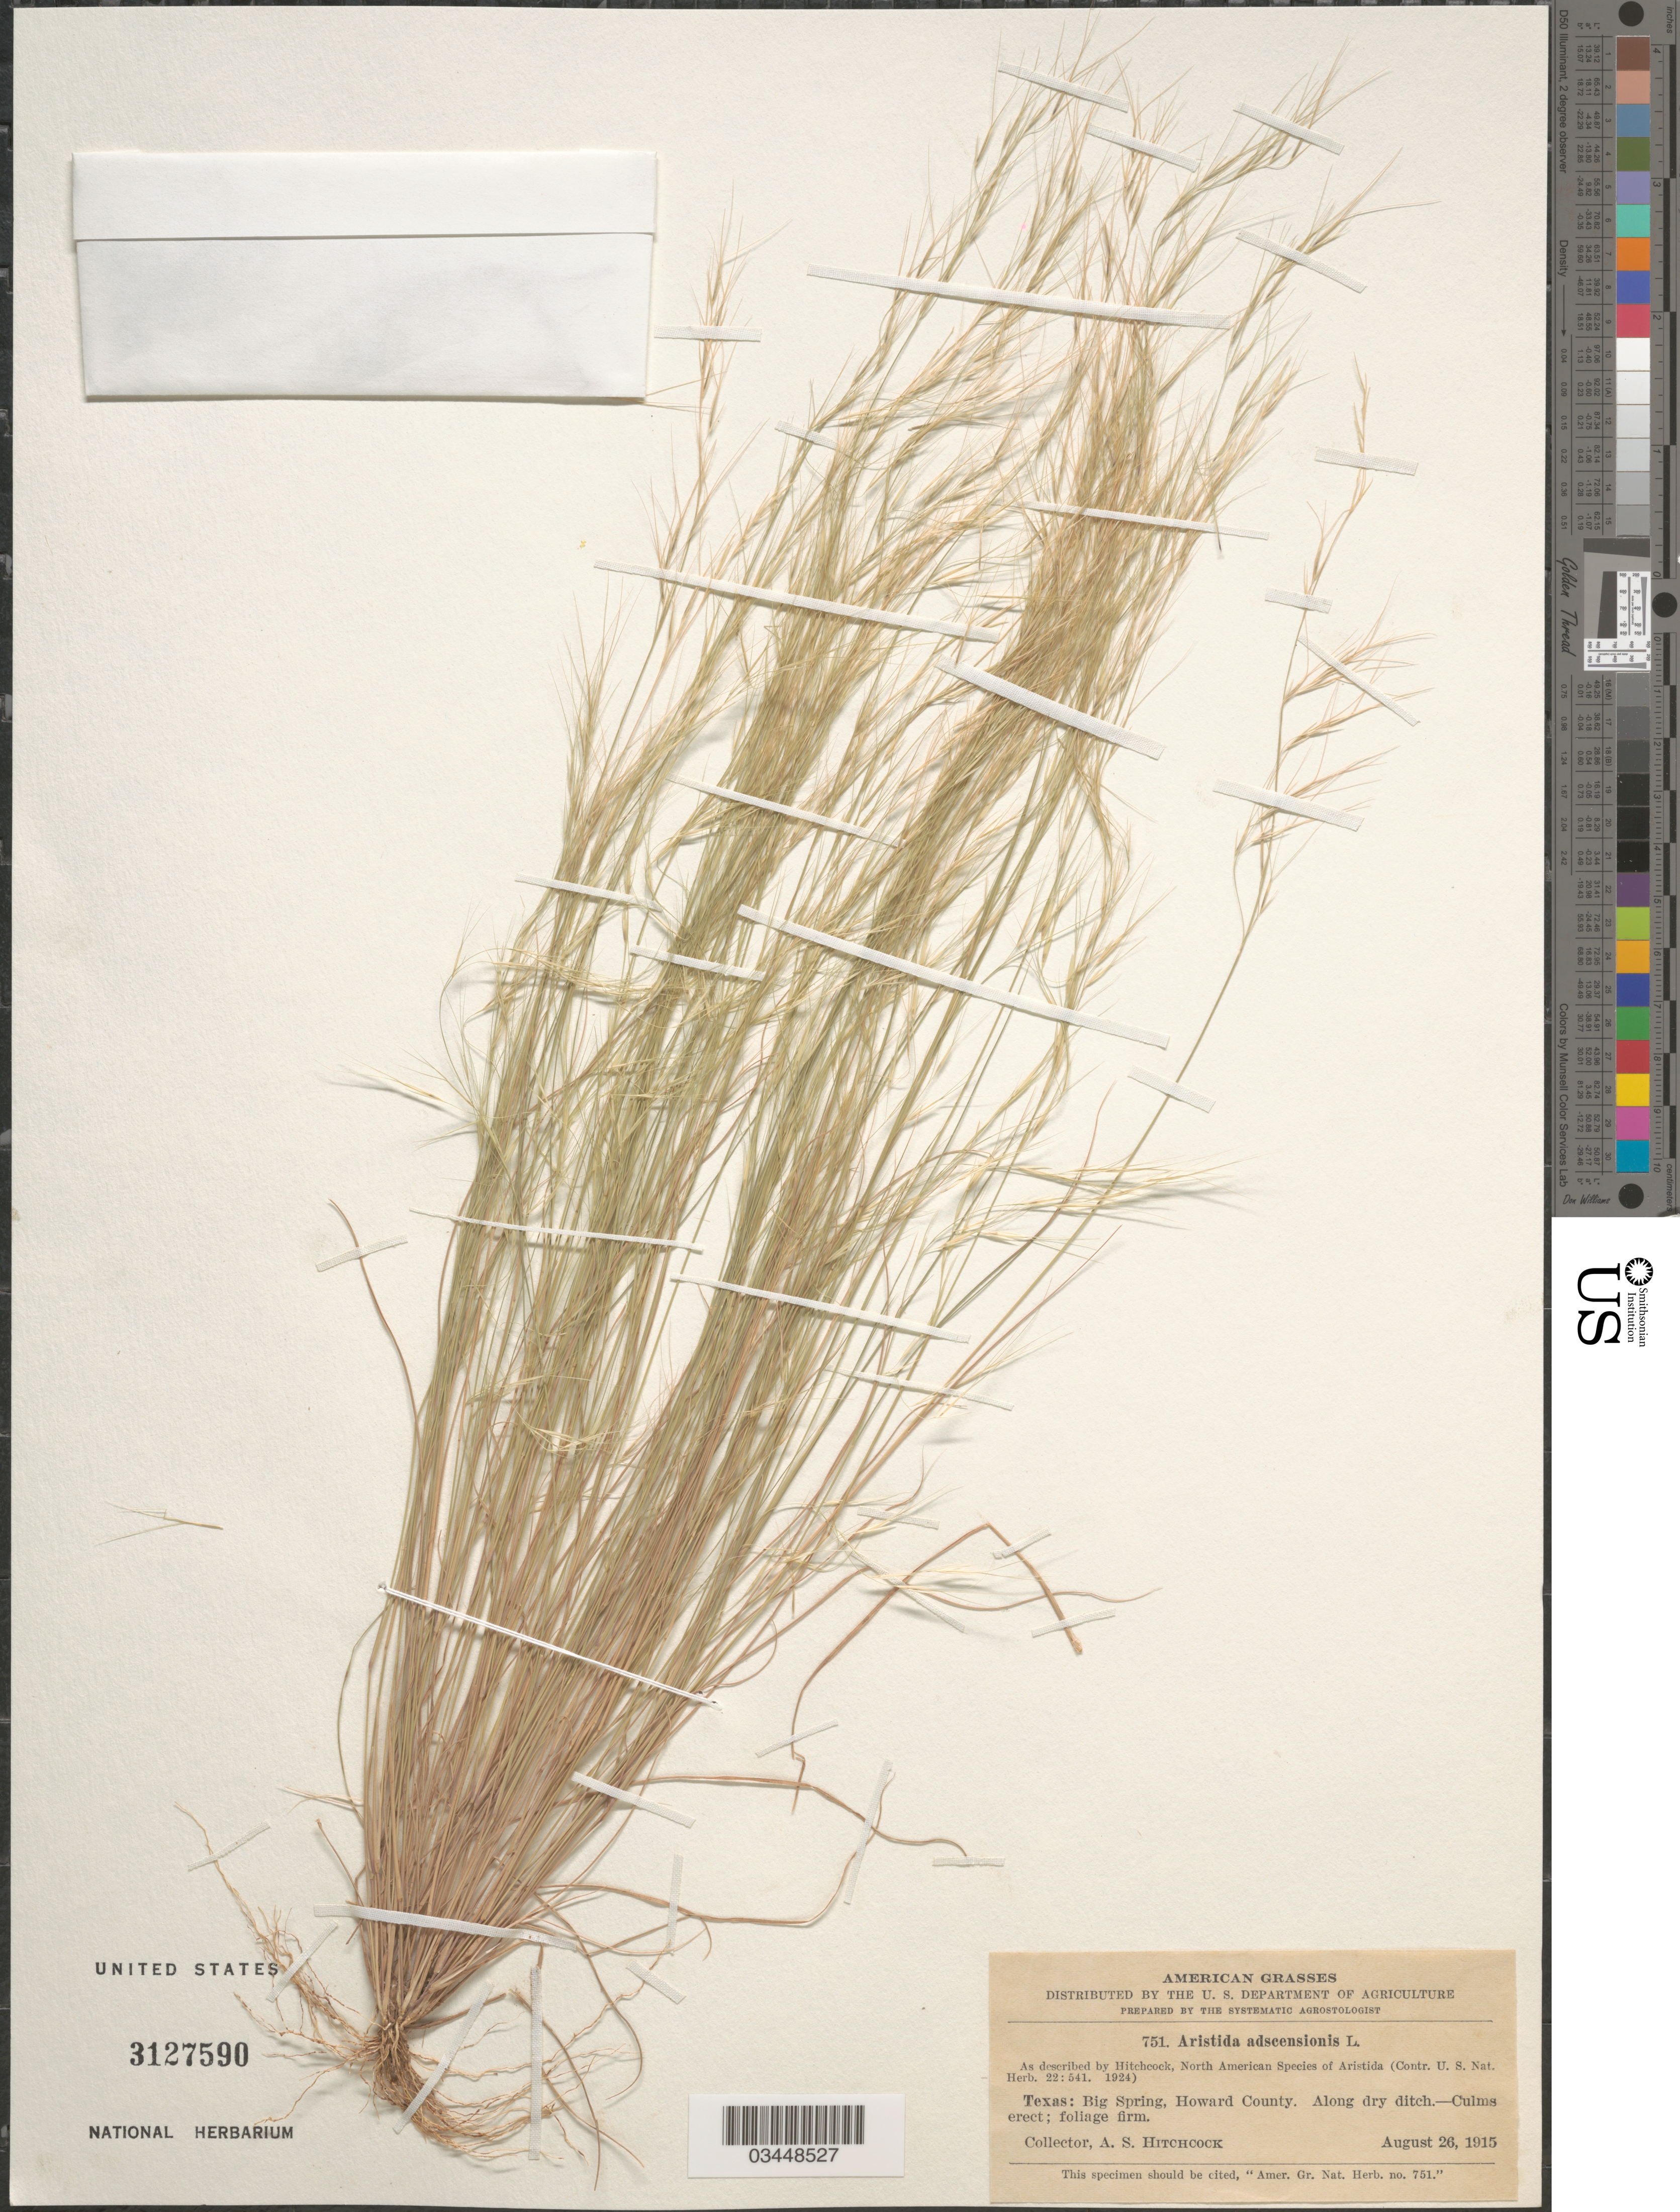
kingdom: Plantae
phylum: Tracheophyta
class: Liliopsida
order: Poales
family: Poaceae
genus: Aristida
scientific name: Aristida adscensionis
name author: L.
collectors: A. S. Hitchcock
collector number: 751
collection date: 1915-08-26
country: United States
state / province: Texas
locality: Big Spring, Howard County.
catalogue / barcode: US 3127590